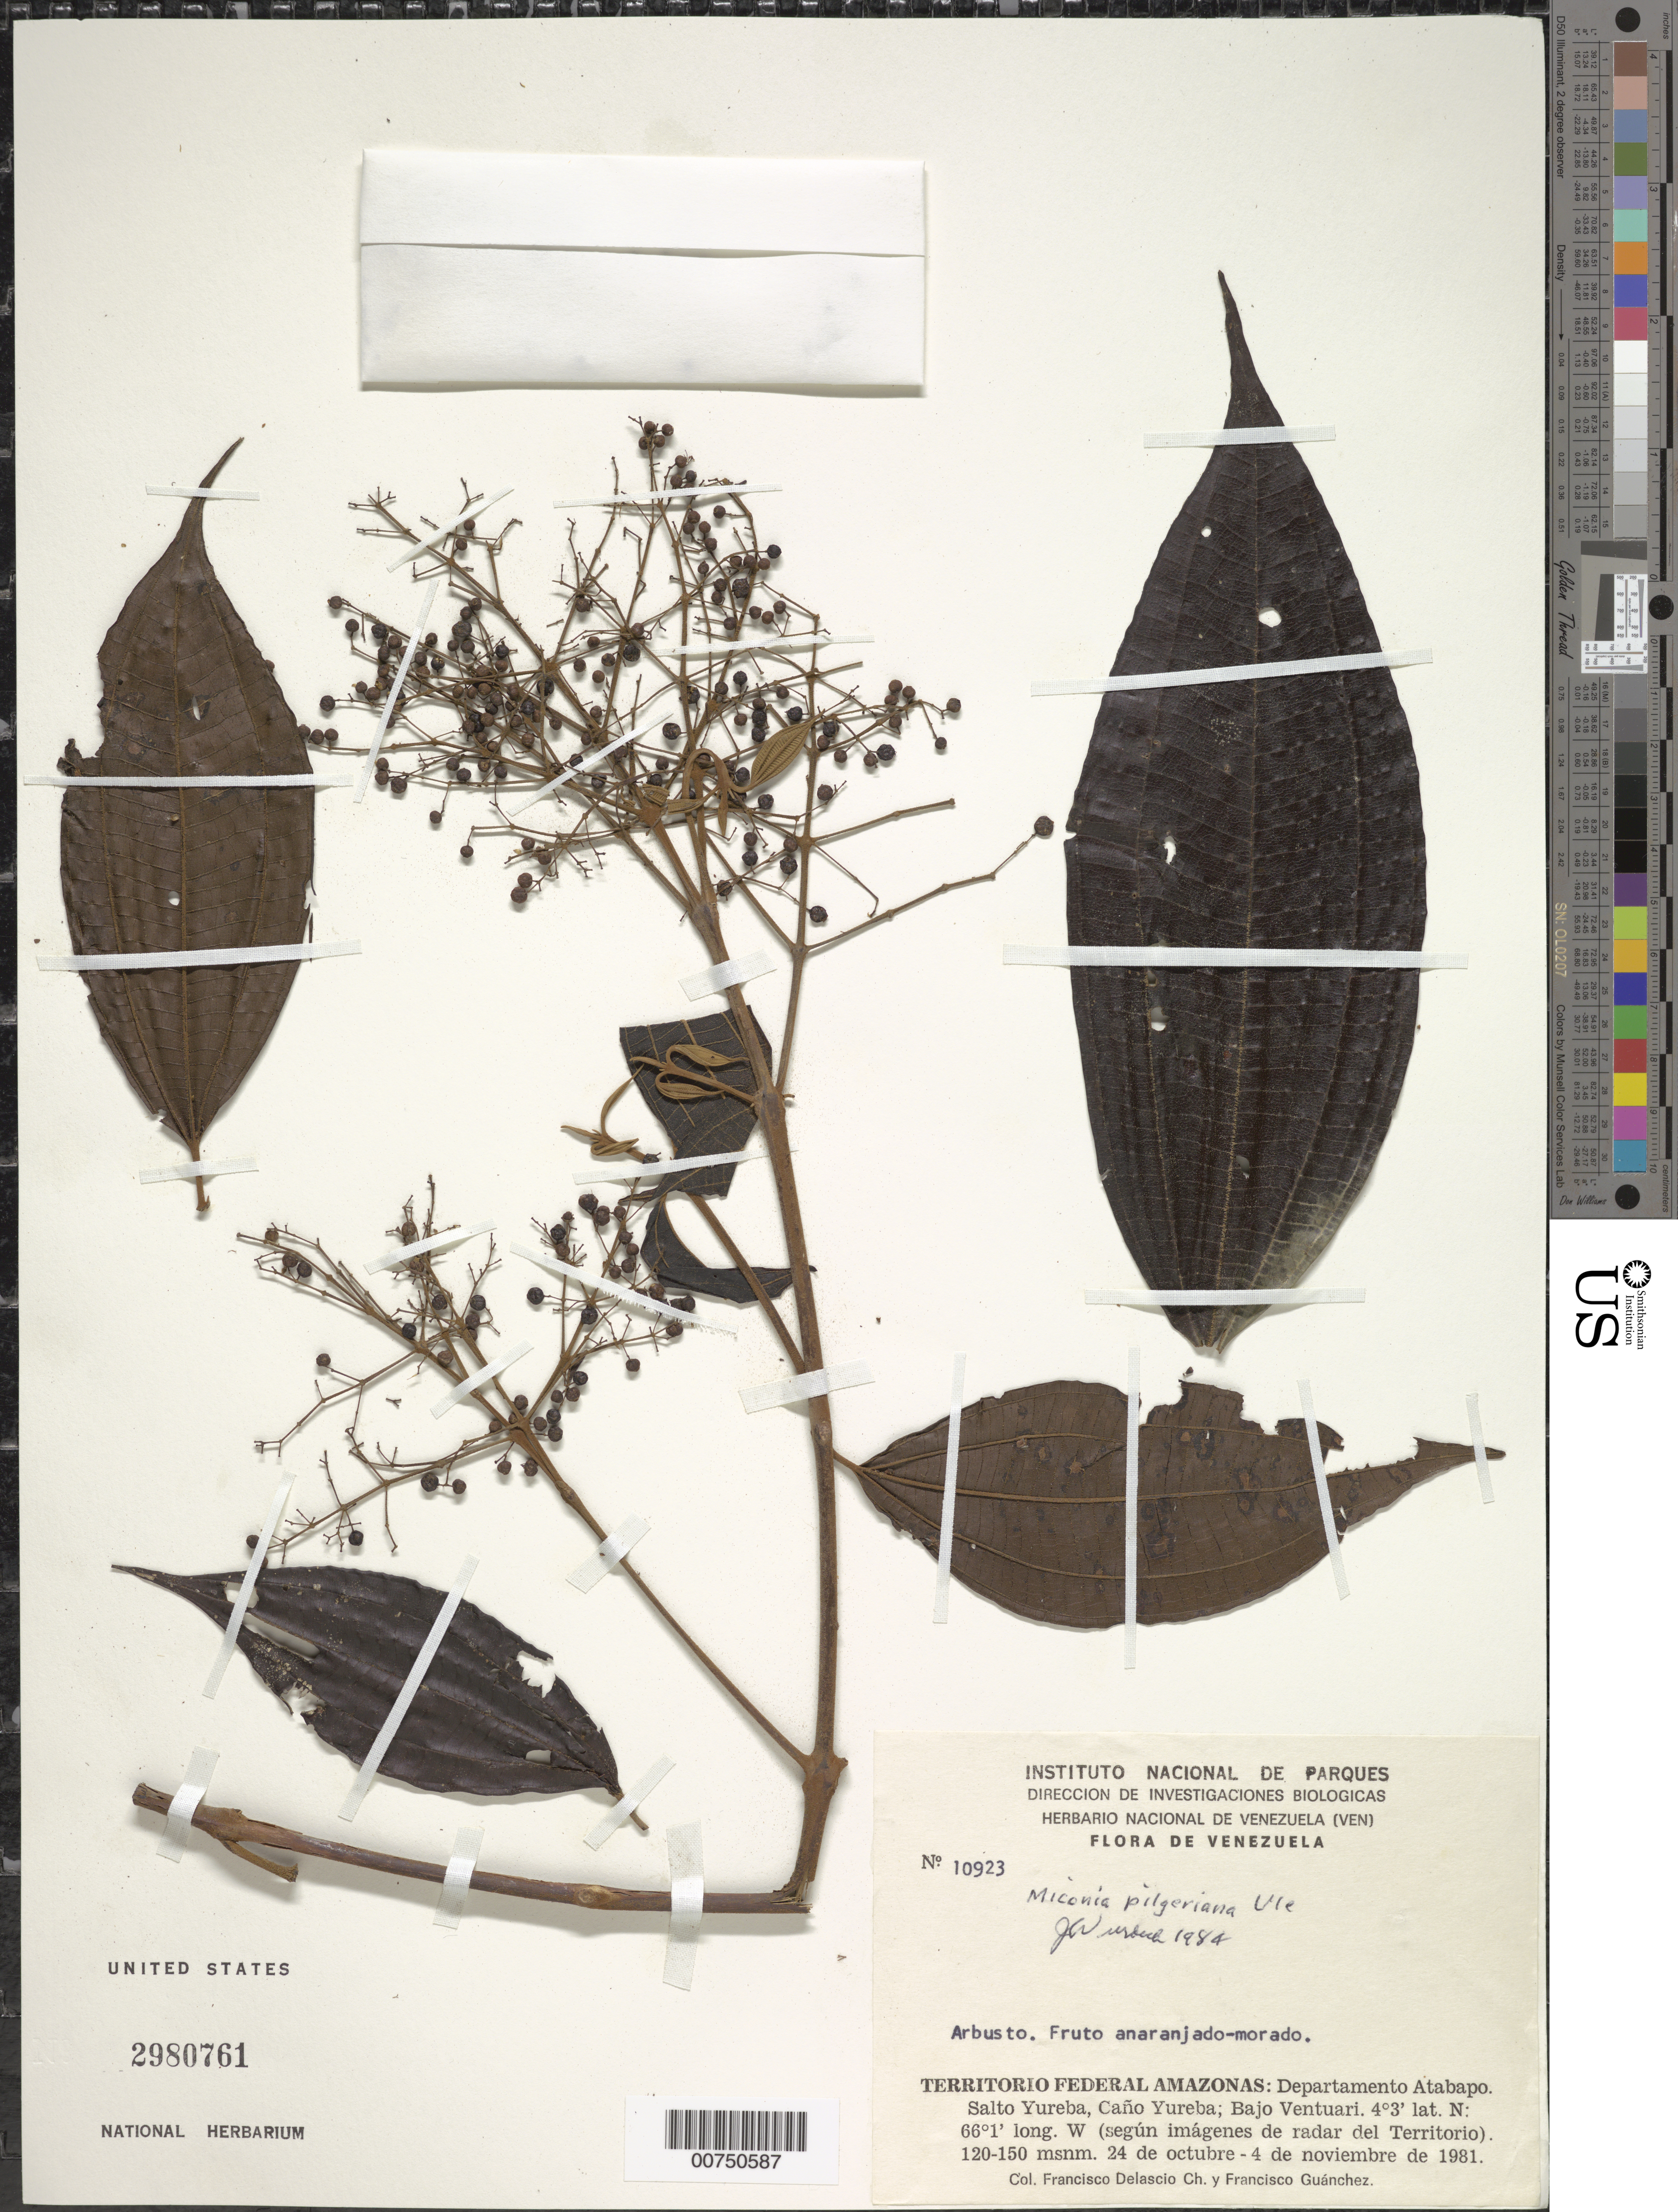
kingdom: Plantae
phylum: Tracheophyta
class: Magnoliopsida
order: Myrtales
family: Melastomataceae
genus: Miconia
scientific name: Miconia pilgeriana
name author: Ule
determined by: Wurdack, John J., (US), US (UNITED STATES)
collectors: F. Delascio C. & F. Guánchez M.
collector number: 10923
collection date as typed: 24-Oct-81 to 4-Nov-81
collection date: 1981-10-24/1981-11-04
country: Venezuela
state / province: Amazonas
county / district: Atabapo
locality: Salto Yureba, Caño Yureba, Bajo Ventuari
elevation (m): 120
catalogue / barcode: US 2980761